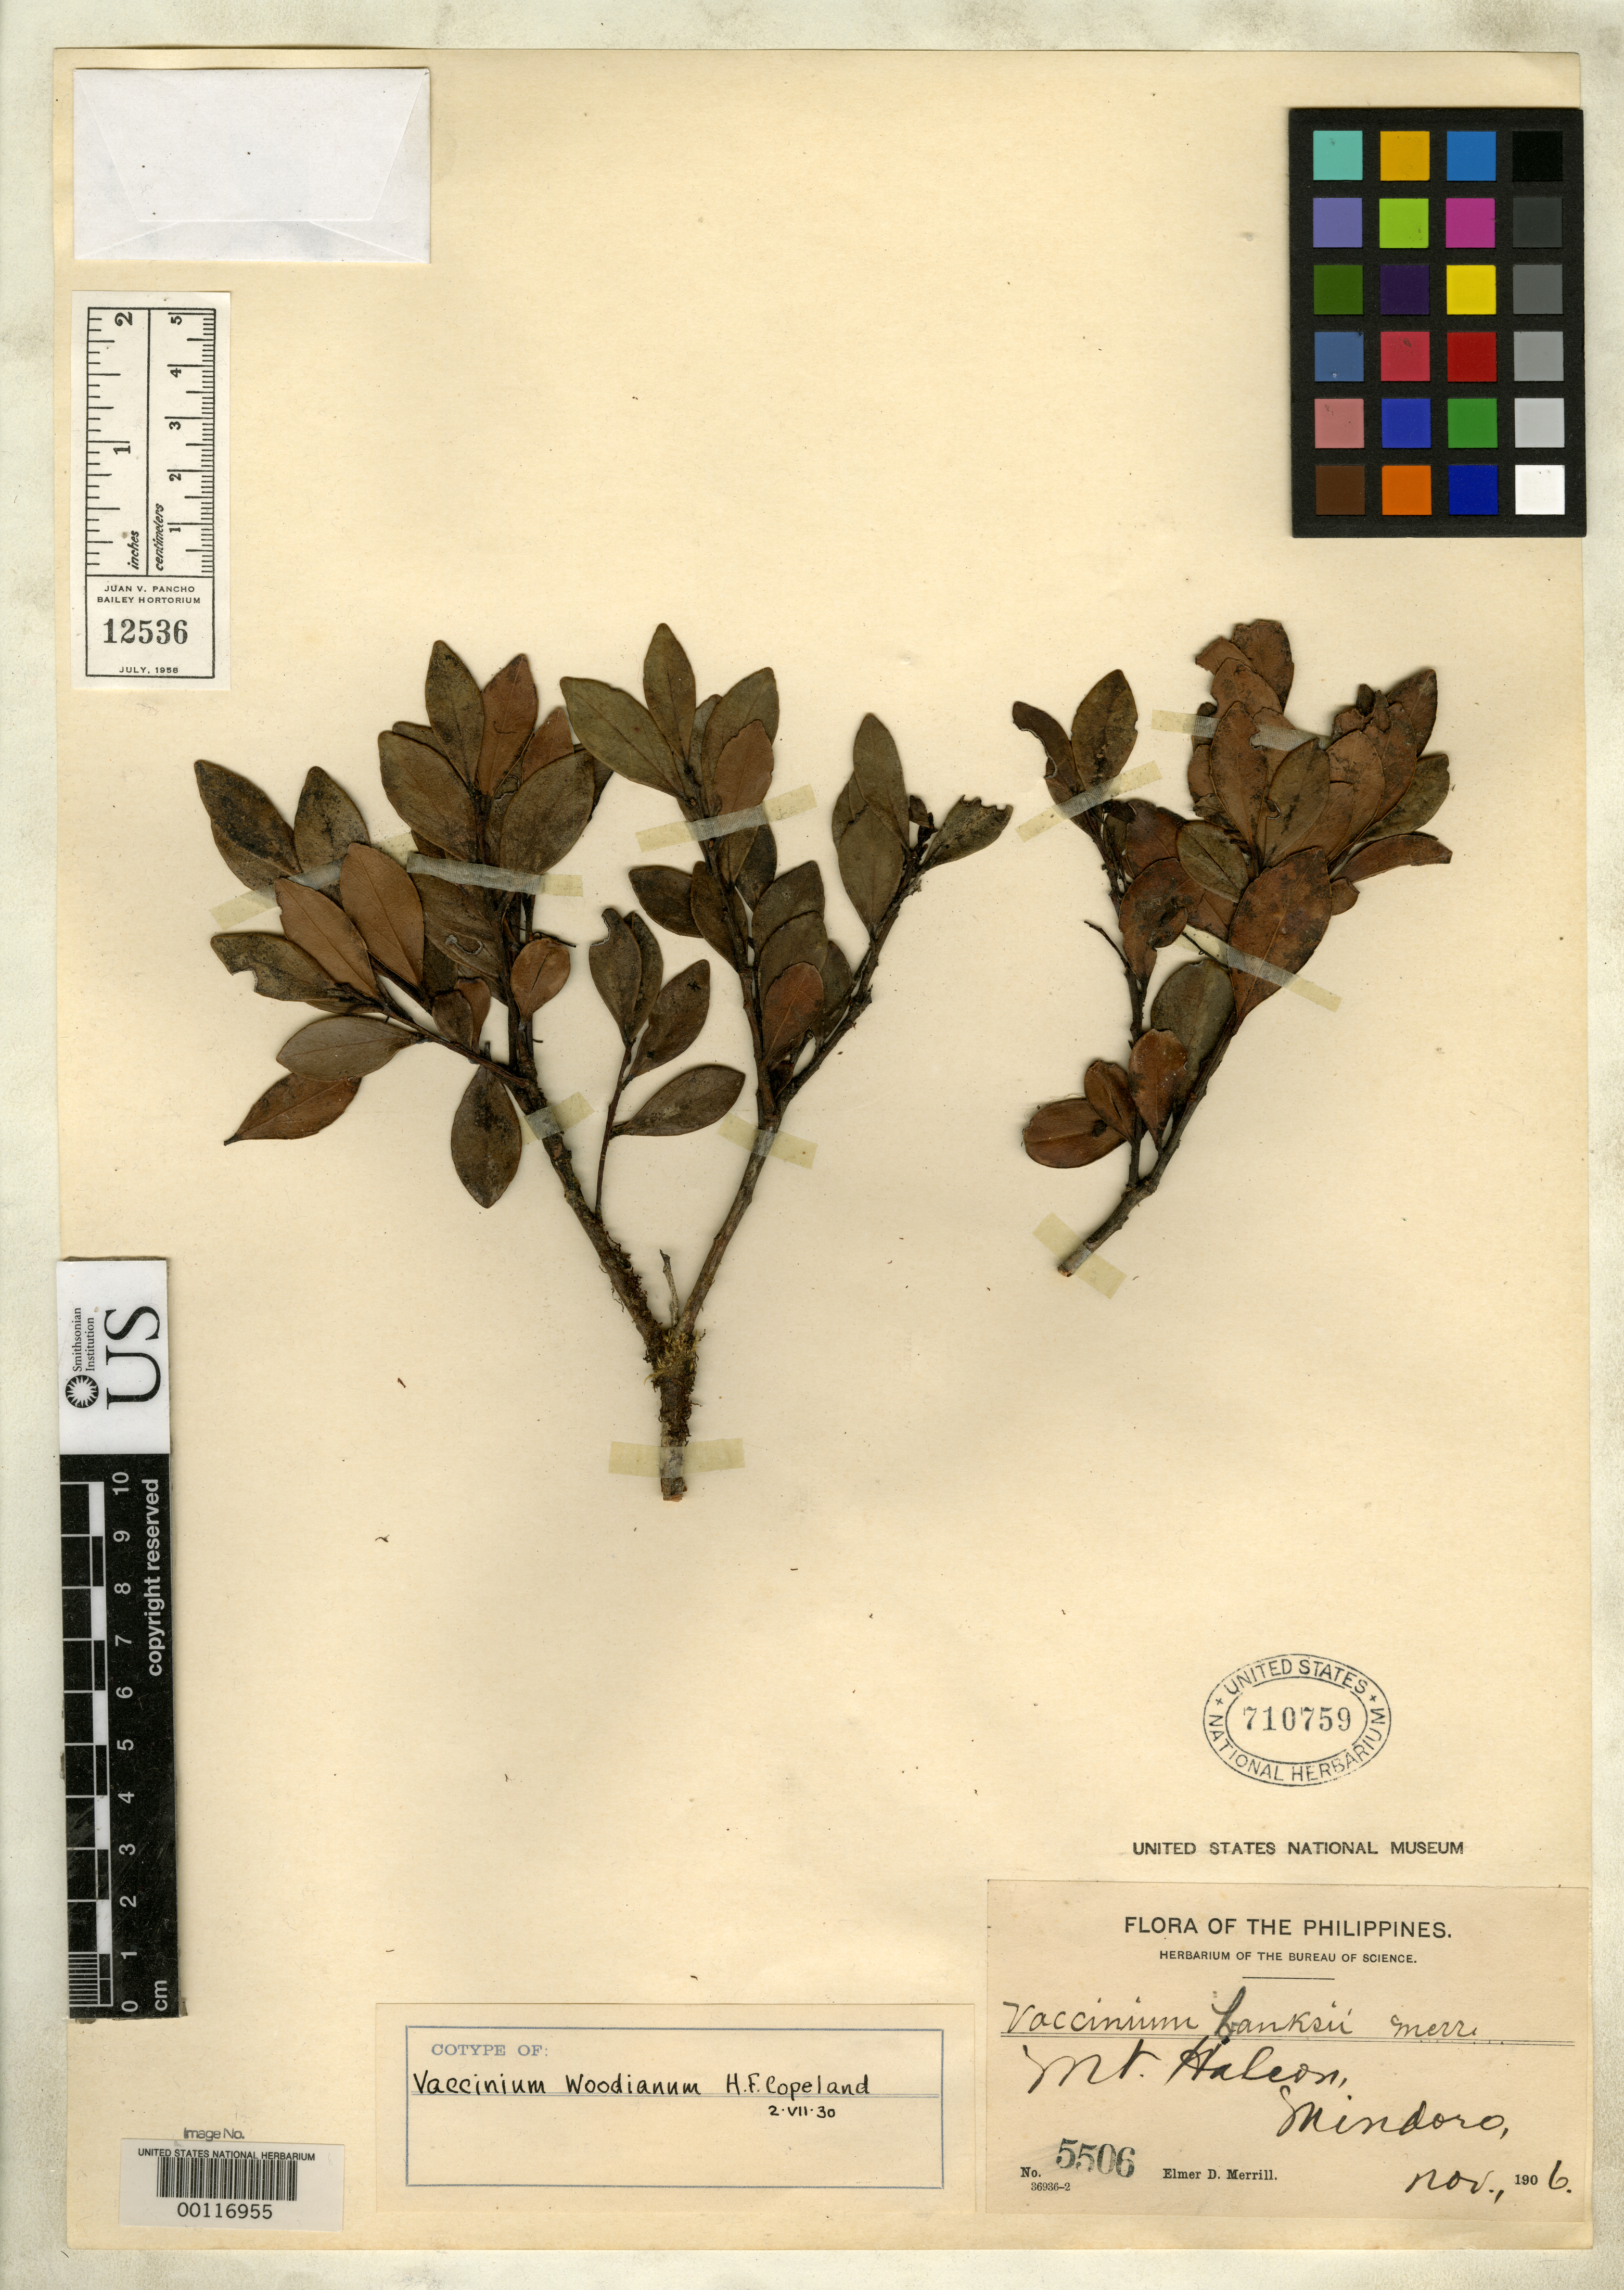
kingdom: Plantae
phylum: Tracheophyta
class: Magnoliopsida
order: Ericales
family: Ericaceae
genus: Vaccinium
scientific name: Vaccinium woodianum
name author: H.F. Copel.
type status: Isotype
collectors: E. D. Merrill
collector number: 5506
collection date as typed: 20 Nov 1906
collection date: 1906-11-20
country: Philippines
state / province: Mimaropa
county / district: Mindoro Oriental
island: Mindoro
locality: Mount Halcon.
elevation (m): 2700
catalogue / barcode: US 710759